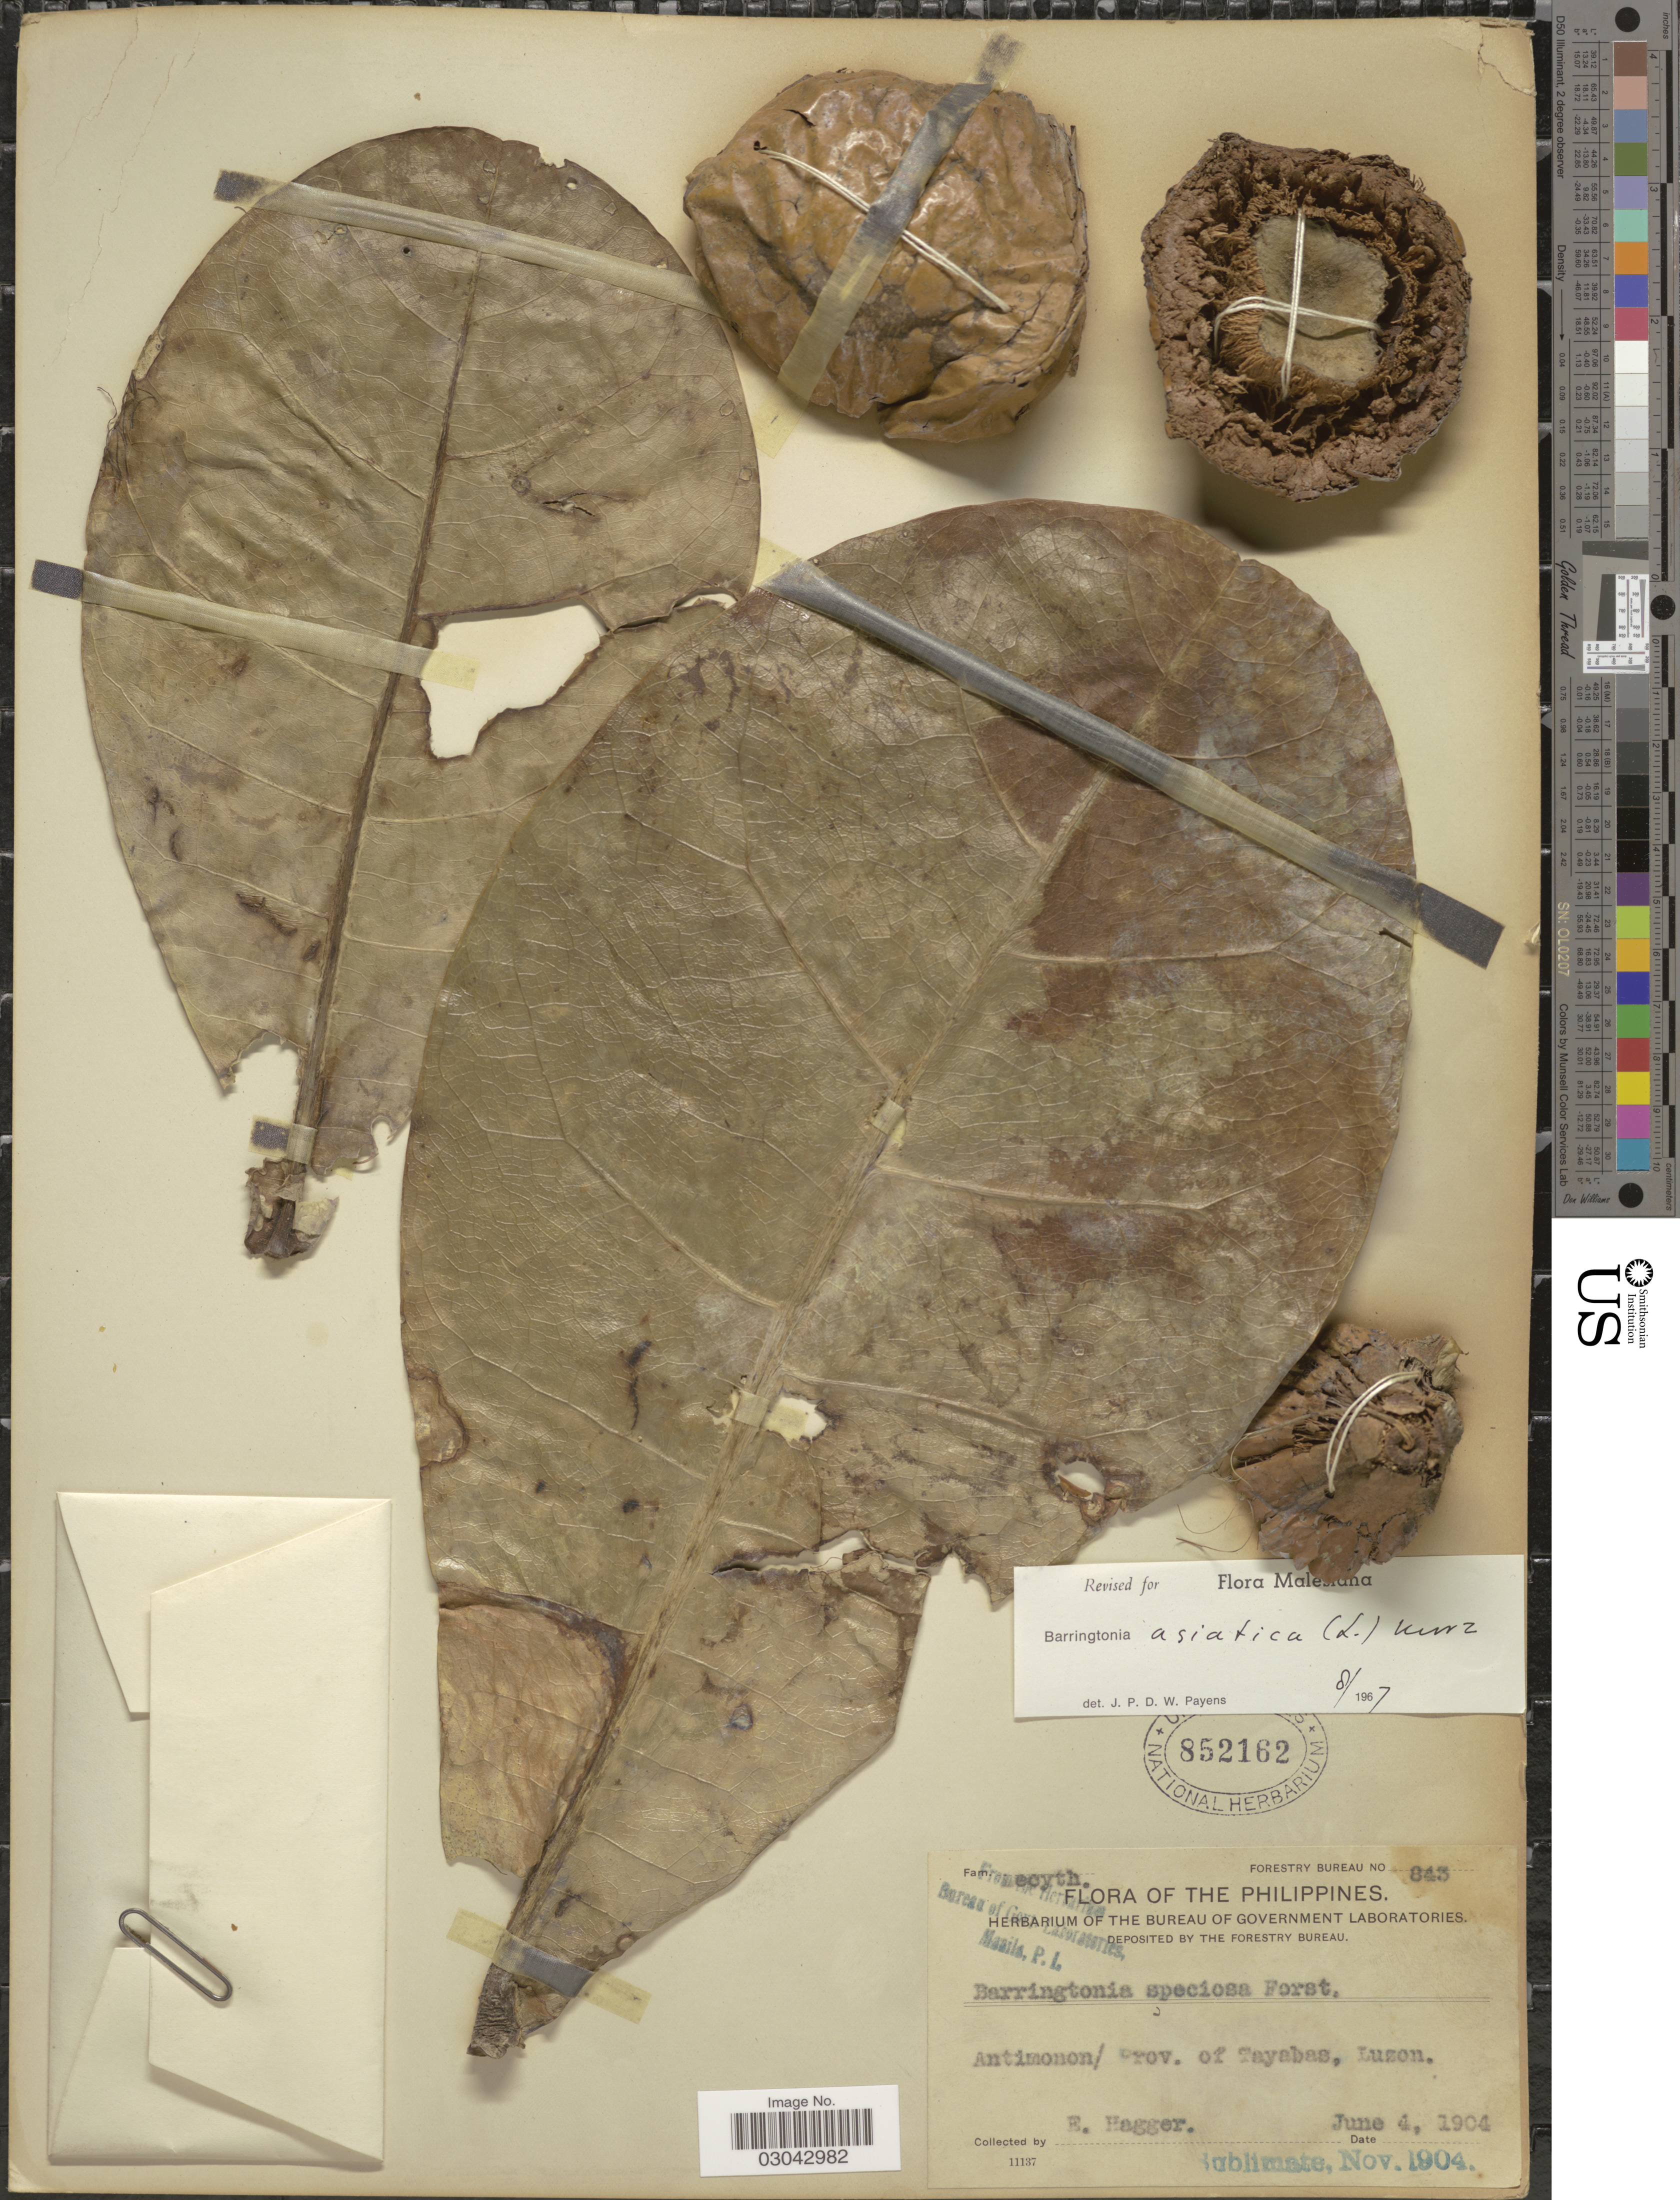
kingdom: Plantae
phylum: Tracheophyta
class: Magnoliopsida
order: Ericales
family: Lecythidaceae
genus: Barringtonia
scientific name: Barringtonia asiatica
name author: (L.) Kurz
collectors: E. Hagger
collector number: Forestry Bureau 843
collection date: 1904-06-04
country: Philippines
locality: Antimonon/ Prov. of Tayabas, Luzon.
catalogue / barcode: US 852162